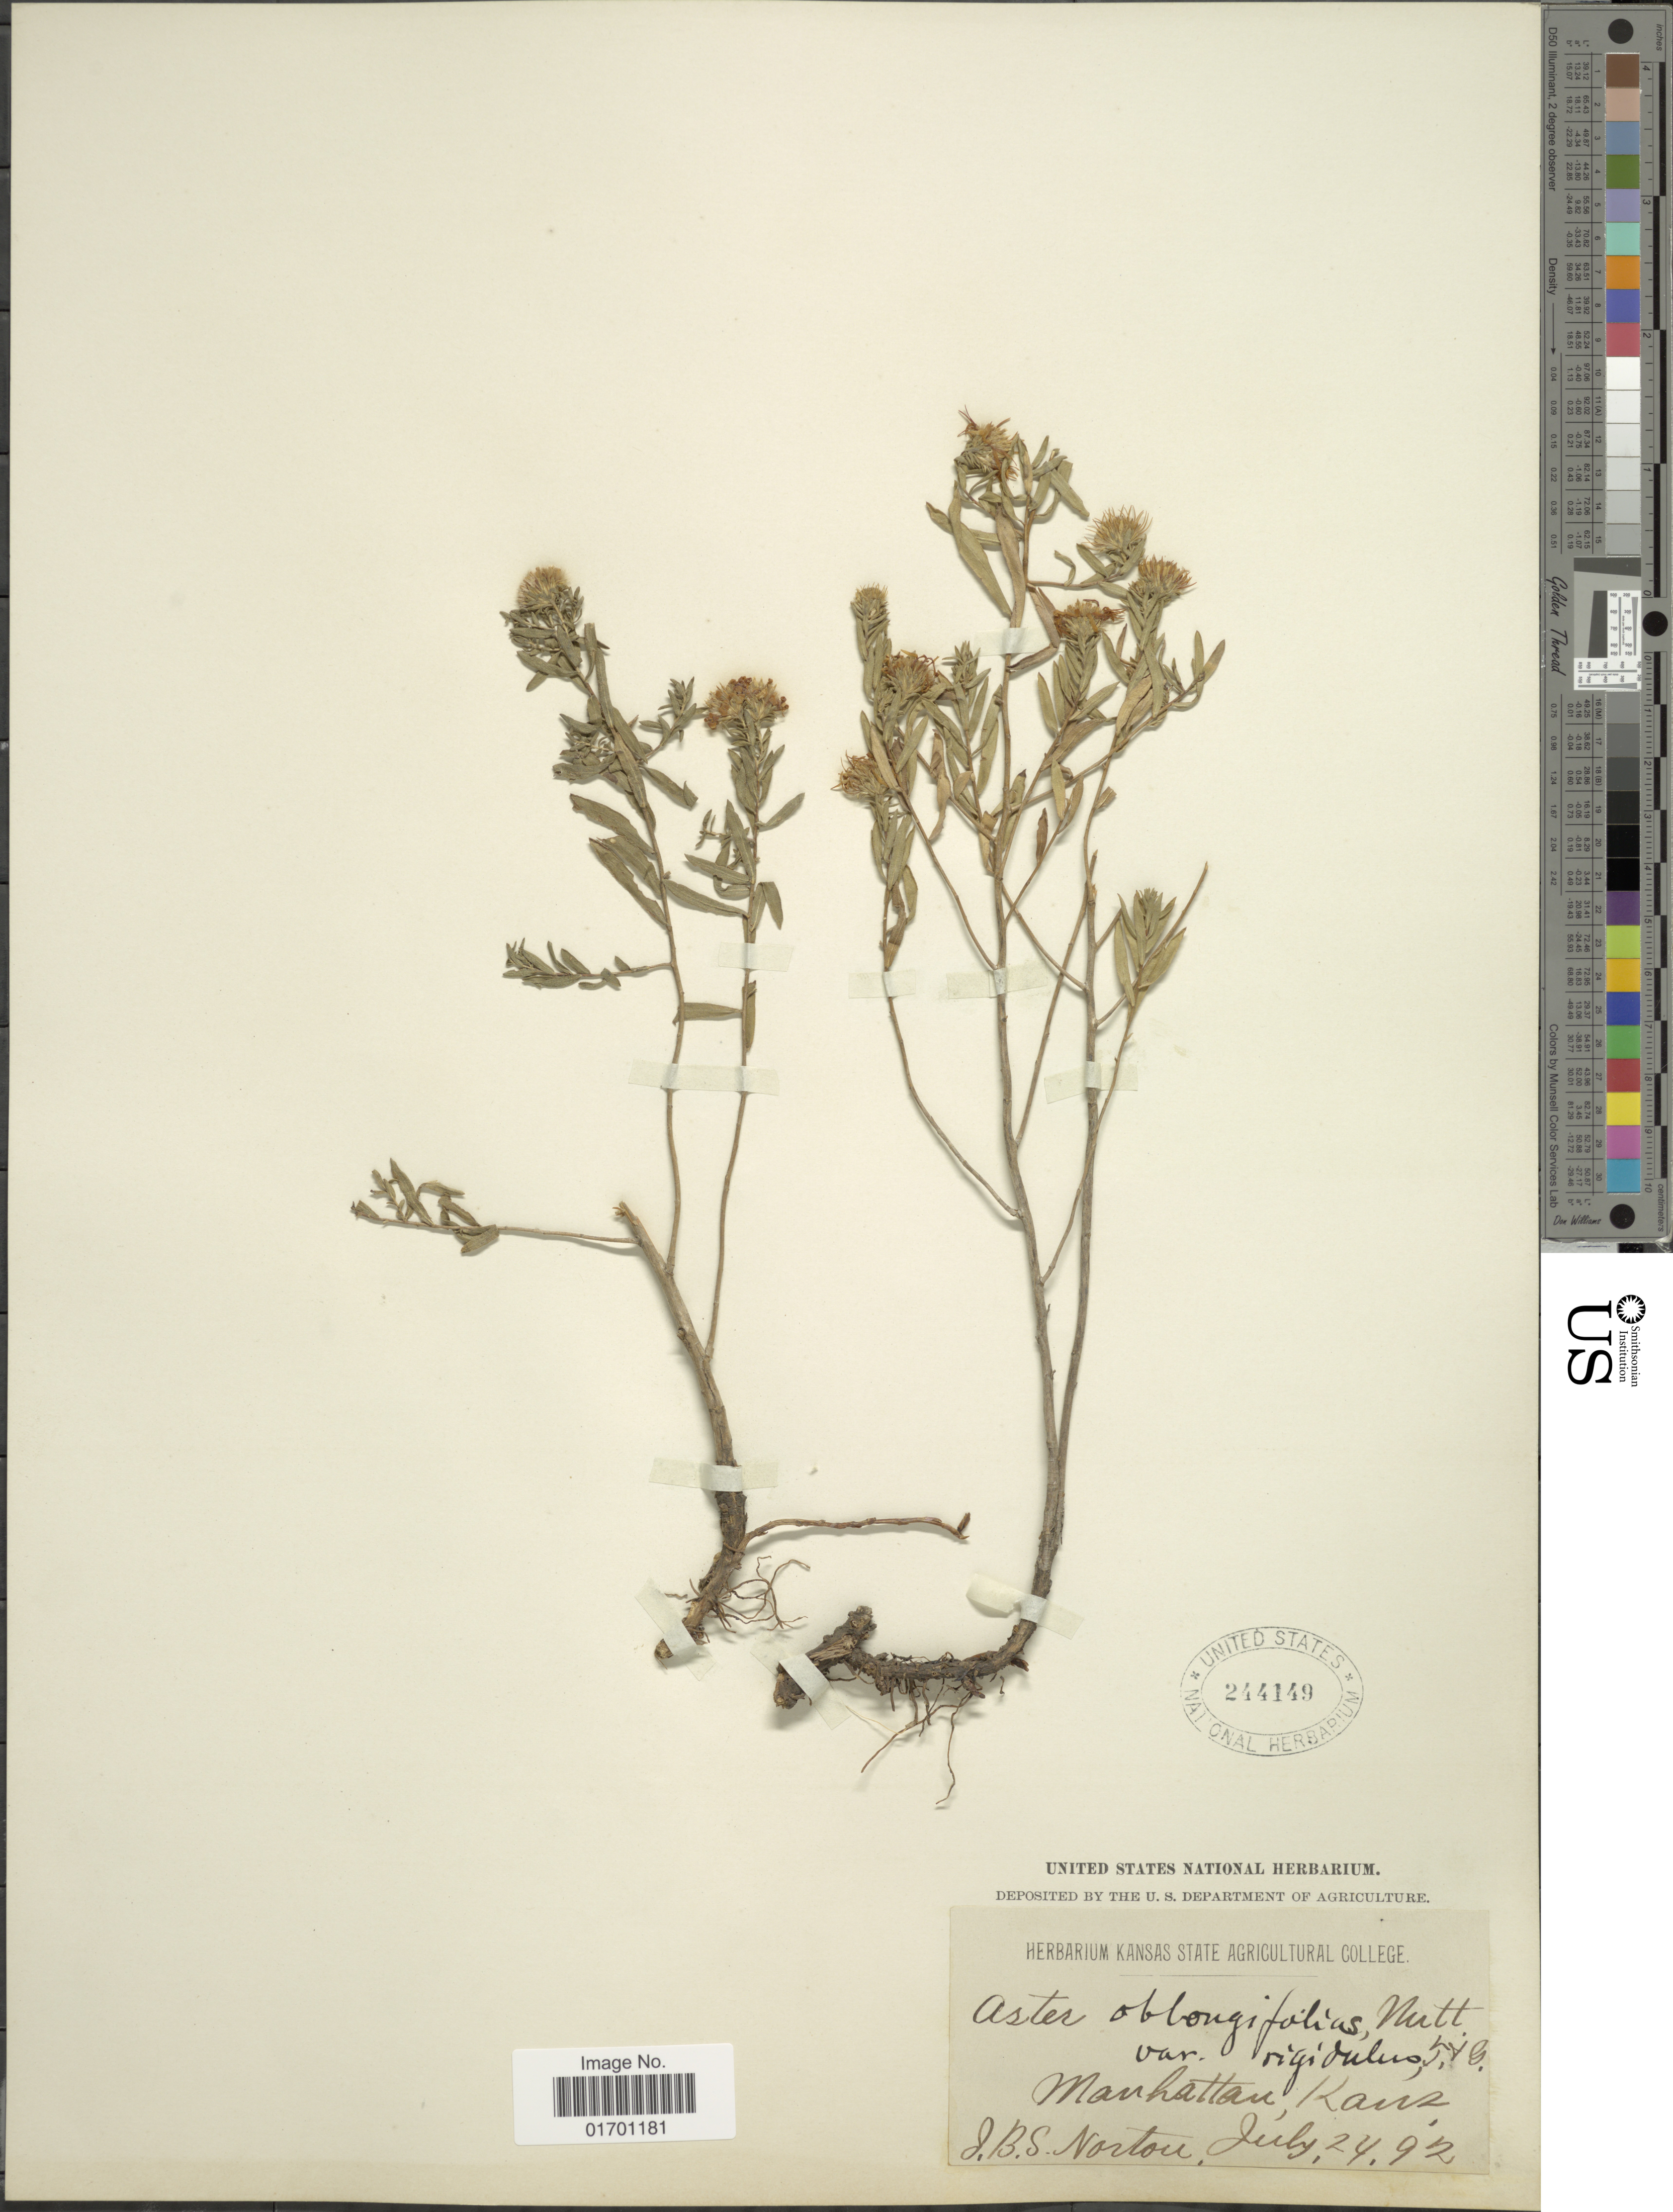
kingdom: Plantae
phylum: Tracheophyta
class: Magnoliopsida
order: Asterales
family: Asteraceae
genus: Symphyotrichum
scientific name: Symphyotrichum oblongifolium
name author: (Nutt.) G.L. Nesom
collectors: J. B. S. Norton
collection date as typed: Transcribed d/m/y: 24/7/92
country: United States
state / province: Kansas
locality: Manhattan.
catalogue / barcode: US 244149